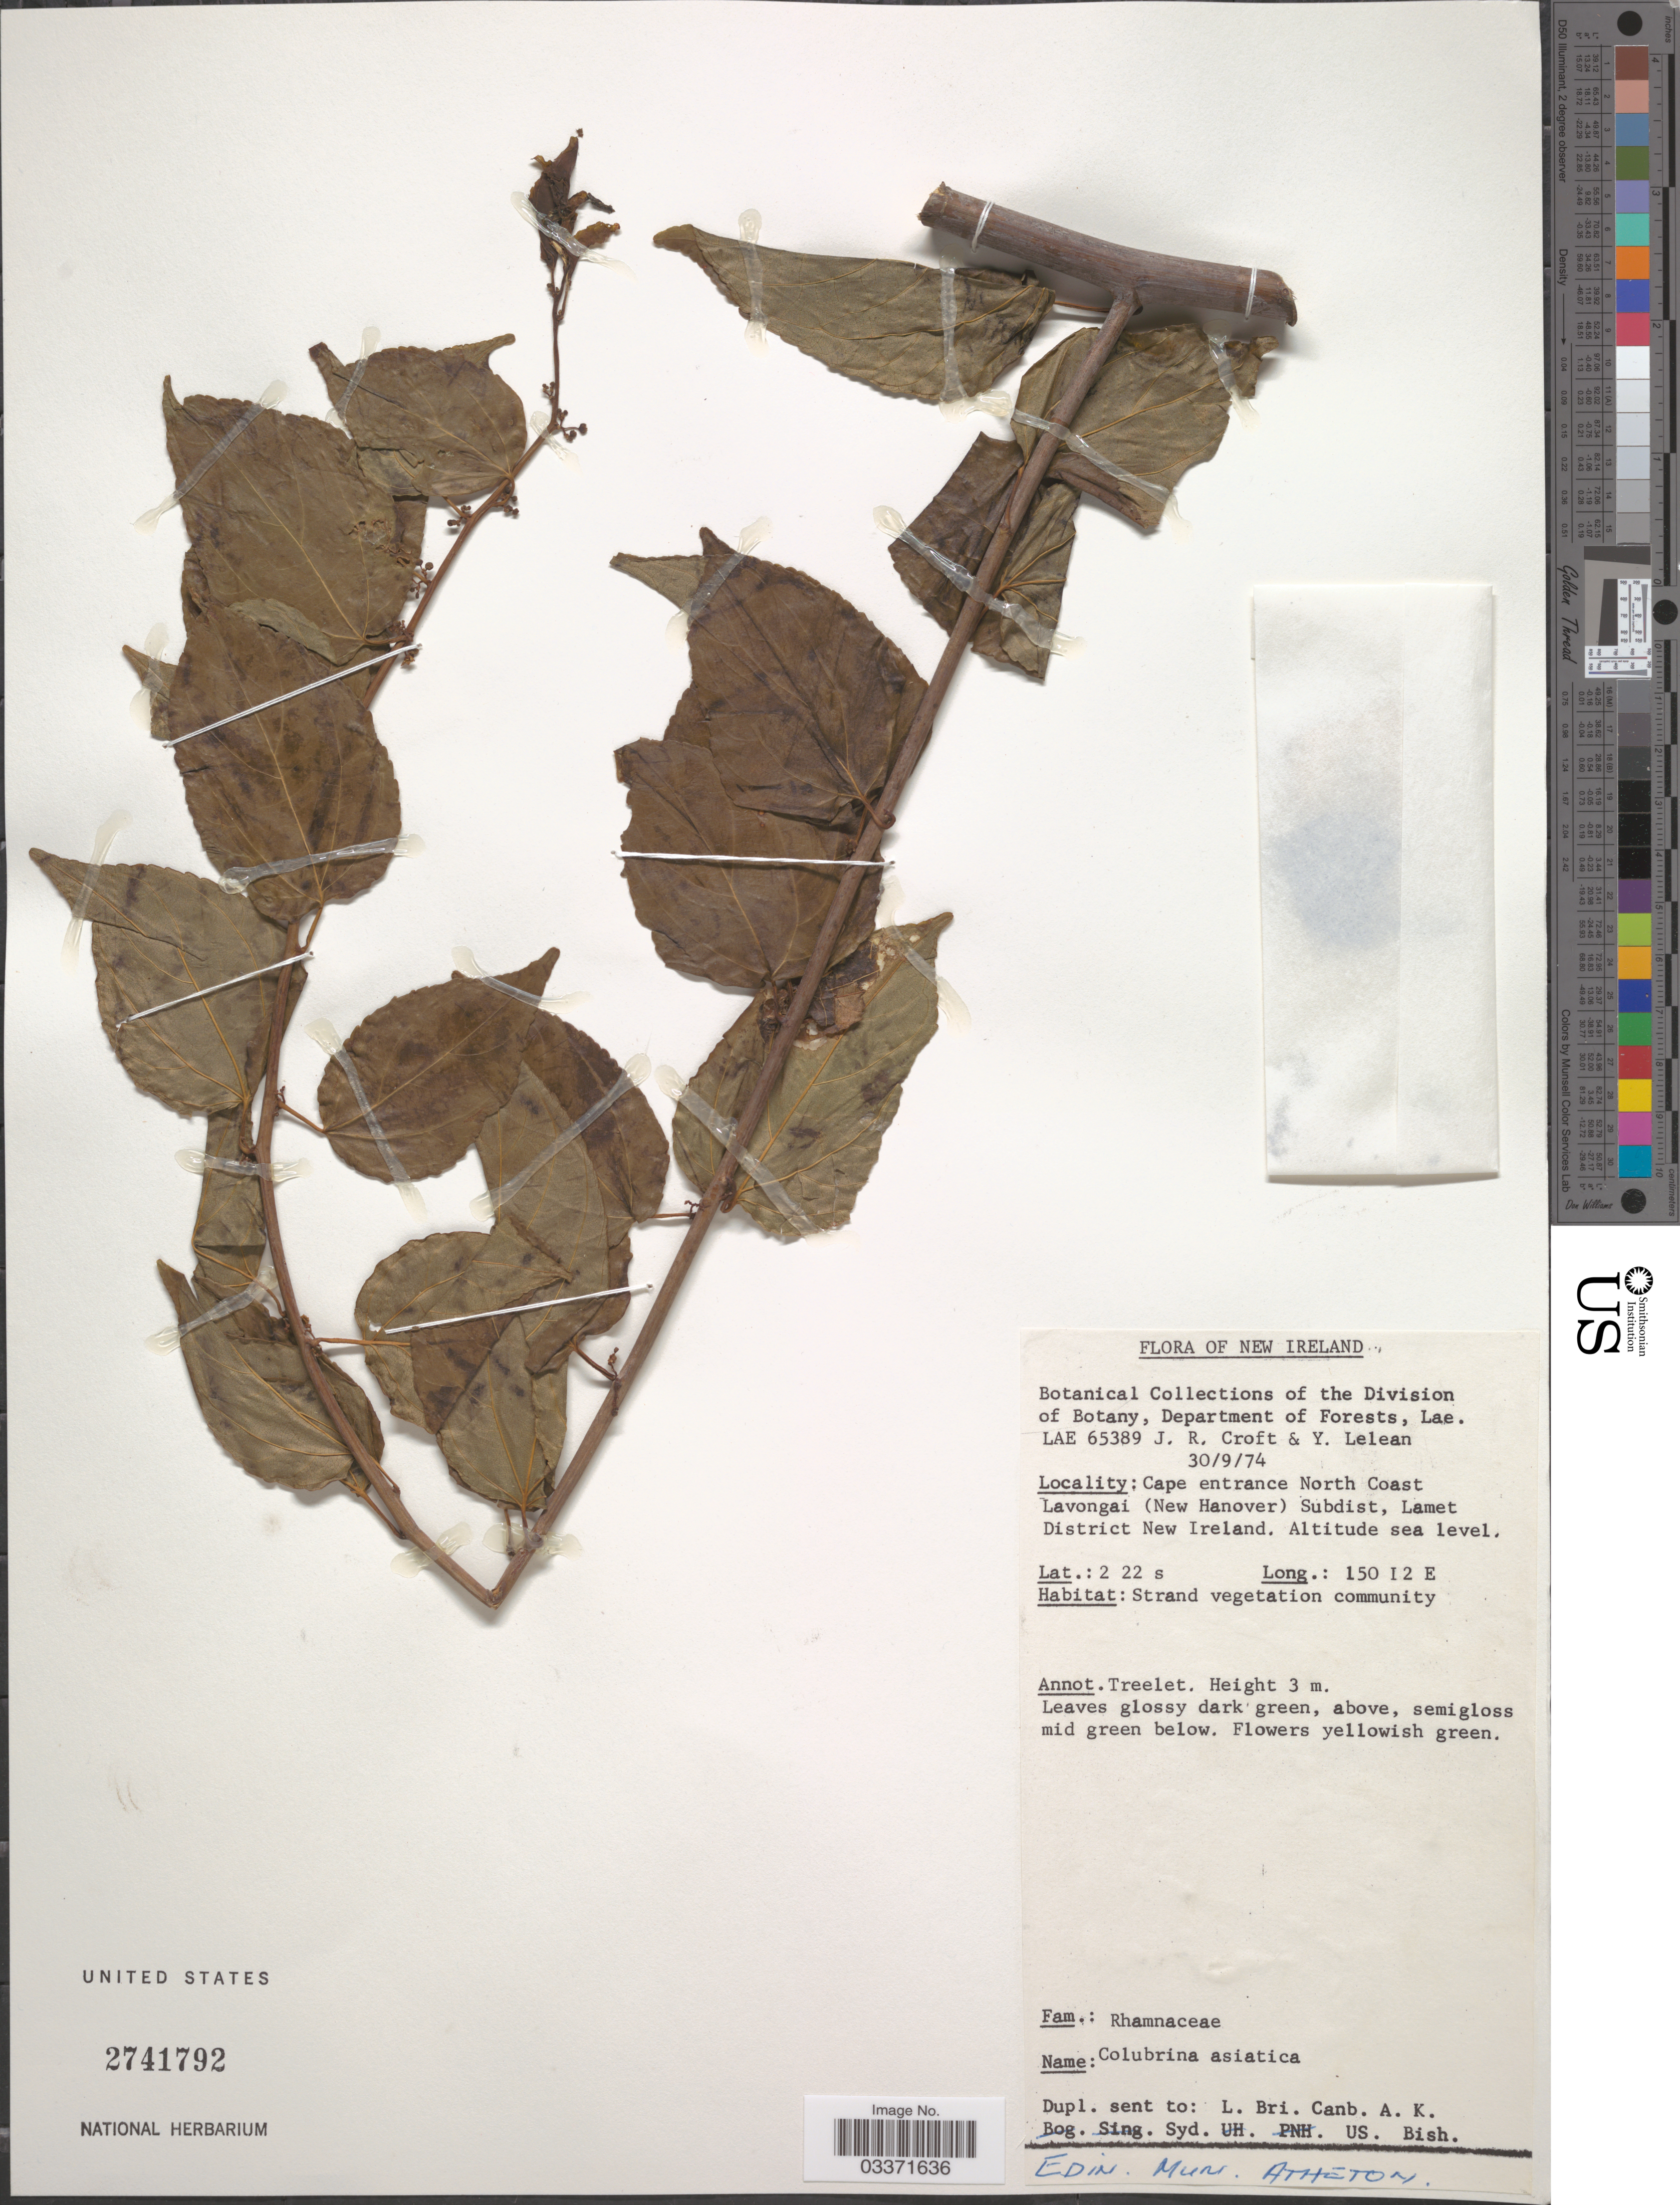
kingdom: Plantae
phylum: Tracheophyta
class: Magnoliopsida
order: Rosales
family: Rhamnaceae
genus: Colubrina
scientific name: Colubrina asiatica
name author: (L.) Brongn.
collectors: J. R. Croft & Y. Lelean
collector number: LAE65389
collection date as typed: Transcribed d/m/y: 30/9/74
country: Papua New Guinea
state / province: New Ireland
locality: Cape entrance North Coast Lavongai (New Hanover) Subdist, Lamet, District New Ireland.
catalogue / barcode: US 2741792